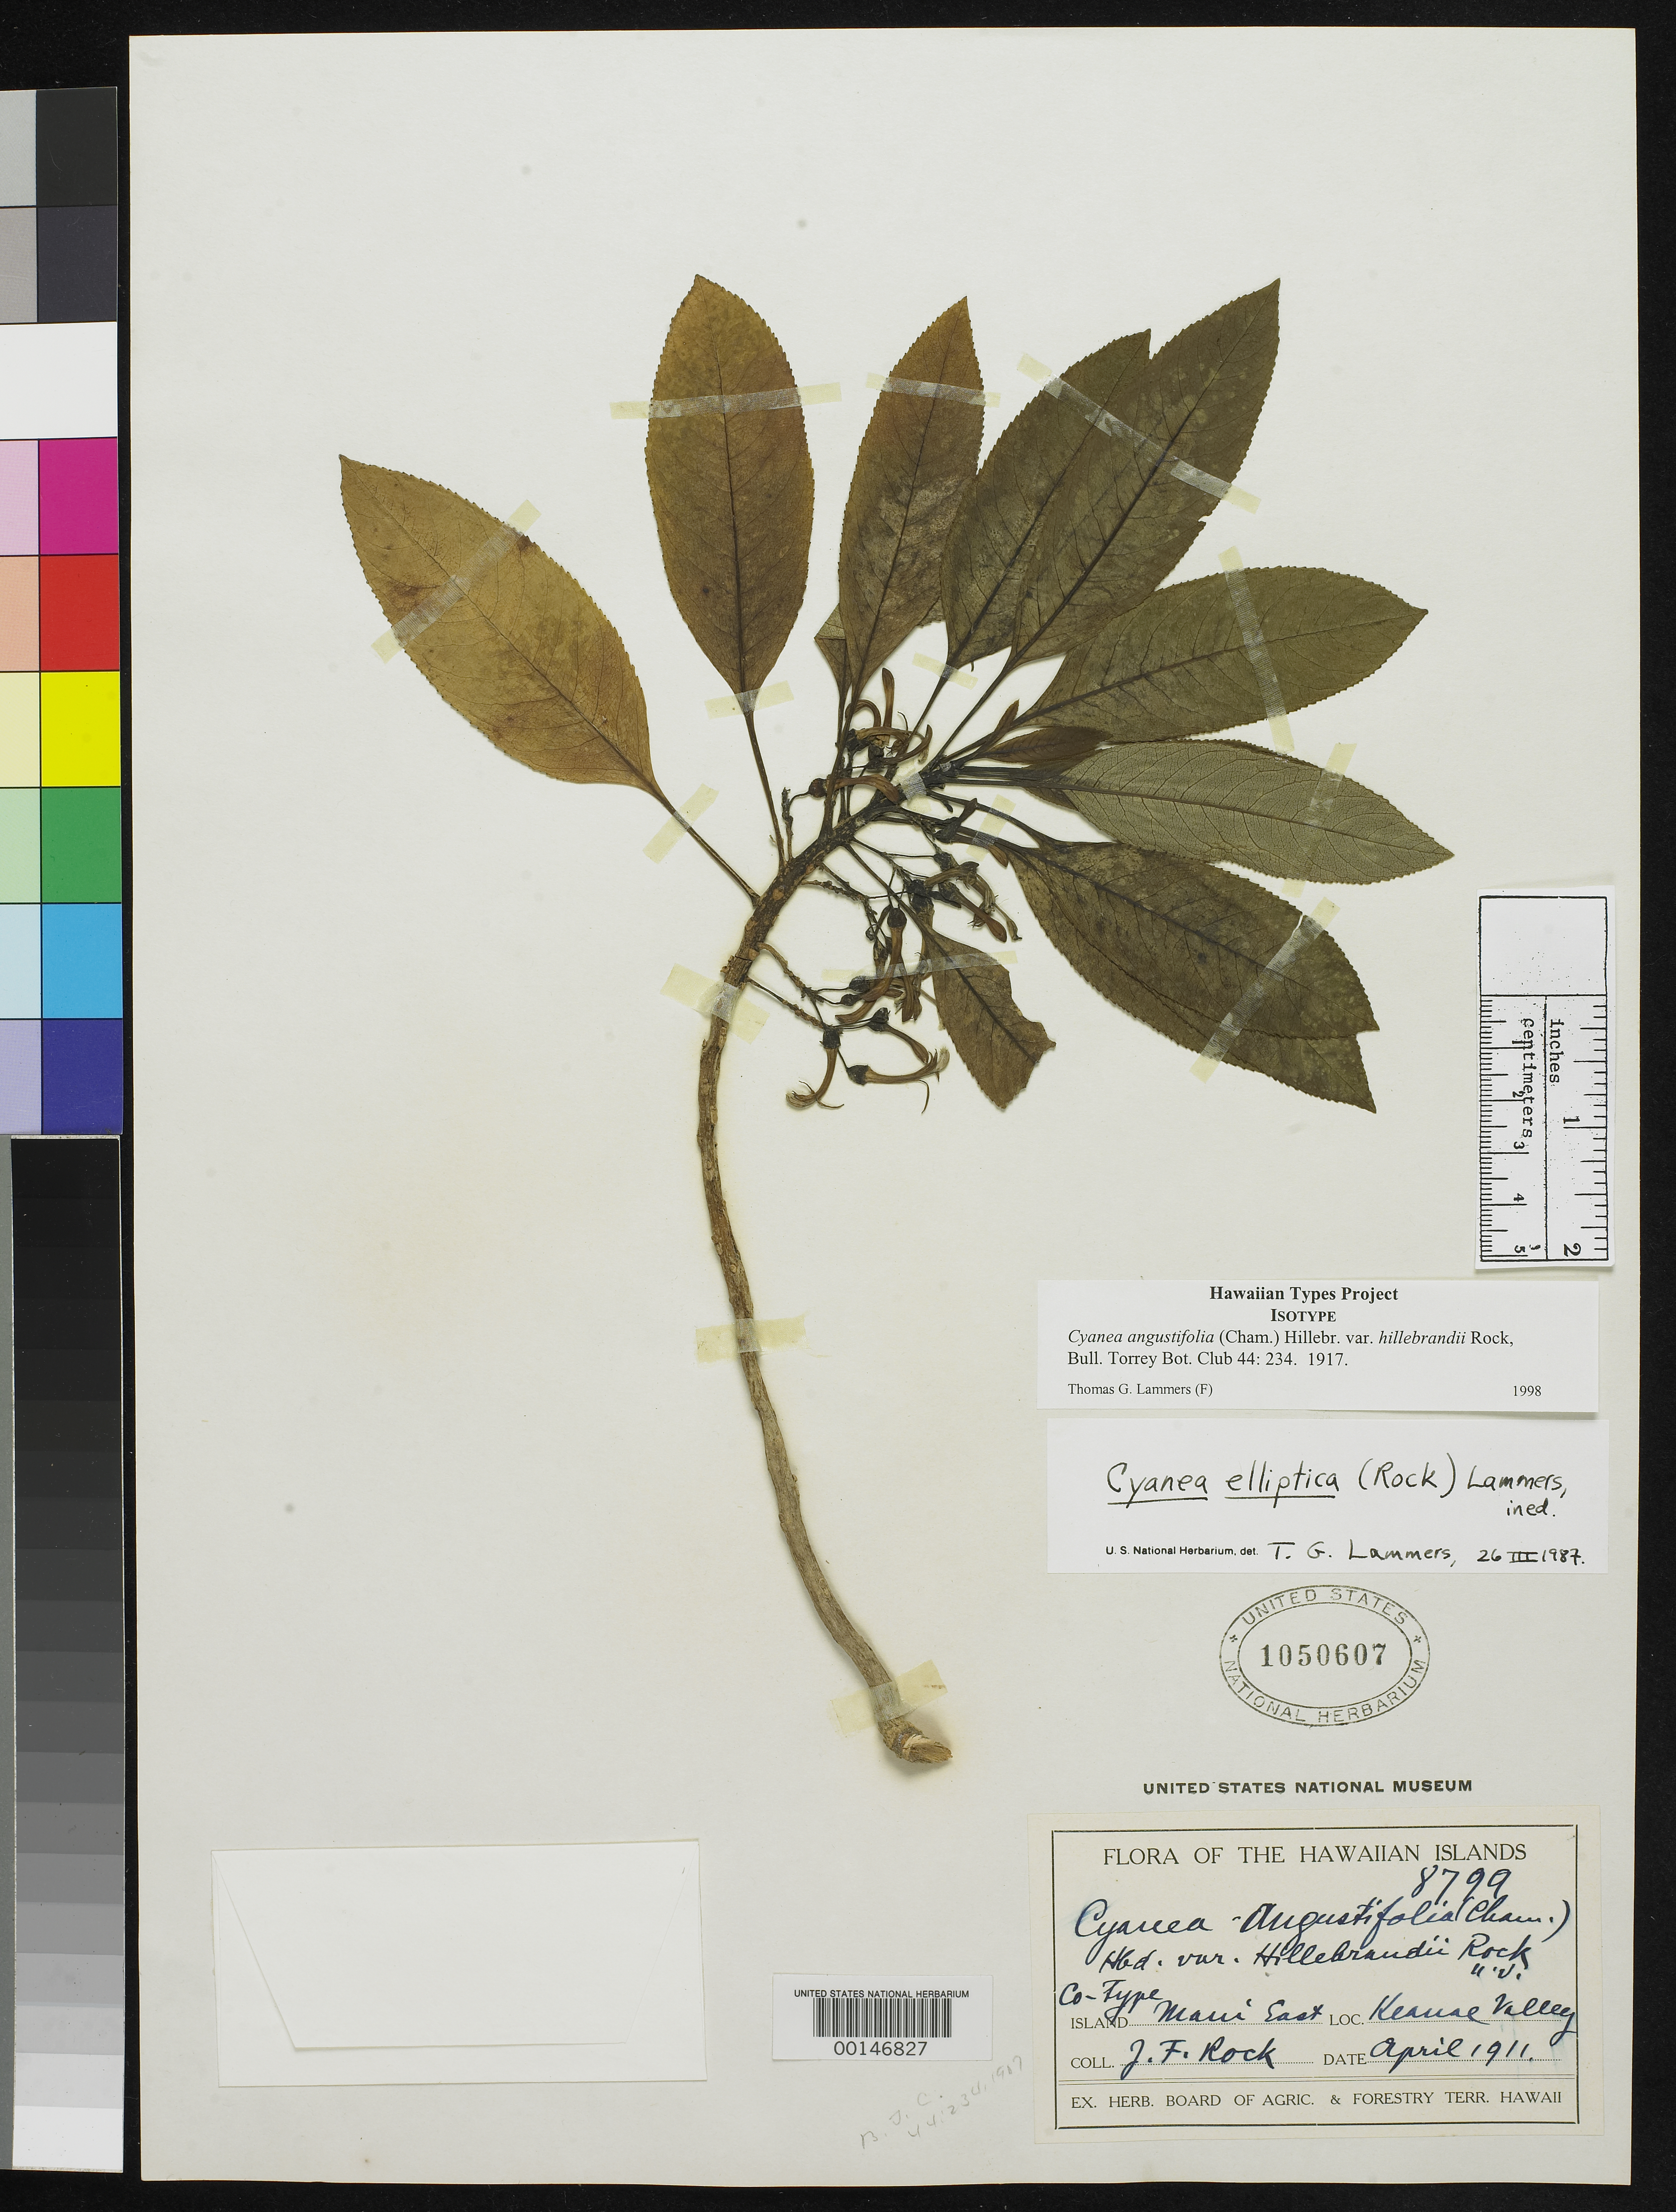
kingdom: Plantae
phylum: Tracheophyta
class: Magnoliopsida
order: Asterales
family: Campanulaceae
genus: Cyanea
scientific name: Cyanea angustifolia var. hillebrandii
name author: Rock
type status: Isotype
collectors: J. F. Rock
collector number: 8799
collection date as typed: Apr 1911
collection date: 1911-04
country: United States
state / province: Hawaii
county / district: Maui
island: Maui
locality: Keanae Valley.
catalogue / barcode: US 1050607